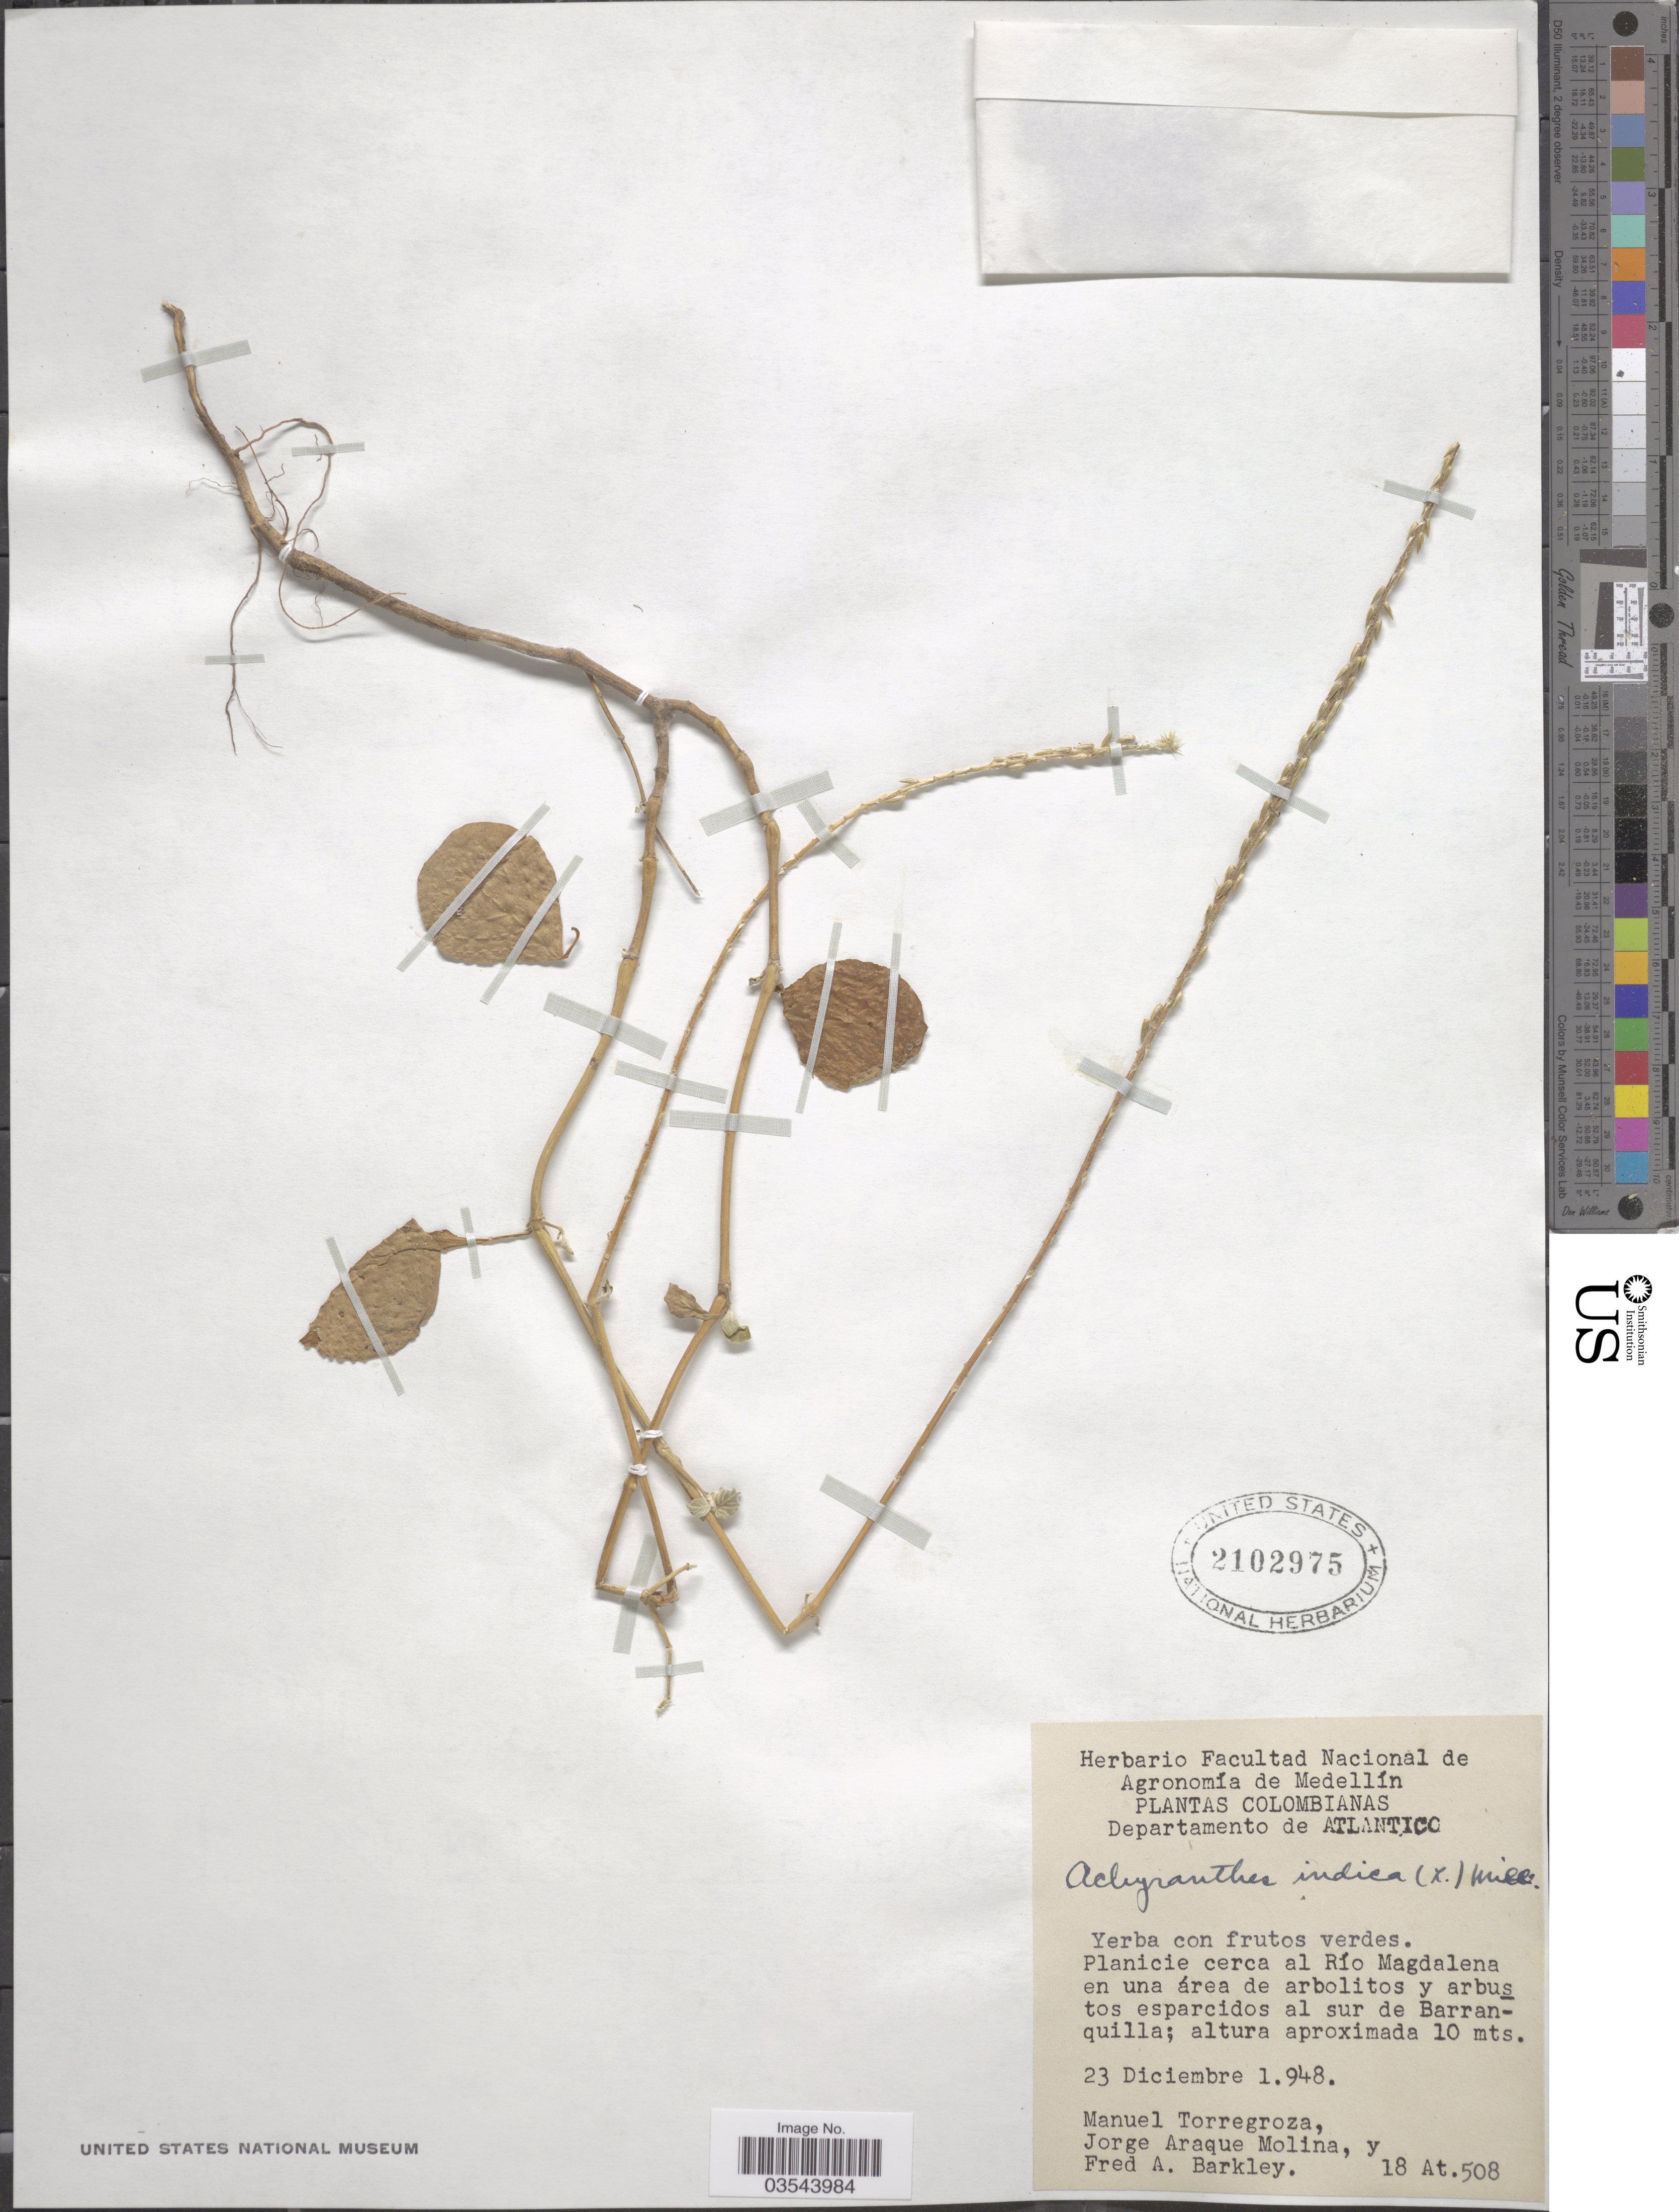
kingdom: Plantae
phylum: Tracheophyta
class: Magnoliopsida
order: Caryophyllales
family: Amaranthaceae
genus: Achyranthes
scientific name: Achyranthes indica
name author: (L.) Mill.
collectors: M. Torregroza C., J. A. Molina & F. A. Barkley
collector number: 18 At. 508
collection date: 1948-12-23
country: Colombia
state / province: Atlántico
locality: Departamento de Atlantico. Planicie cerca al Río Magdalena en una área de arbolitos y arbustos esparcidos al sur de Barranquilla.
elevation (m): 10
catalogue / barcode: US 2102975